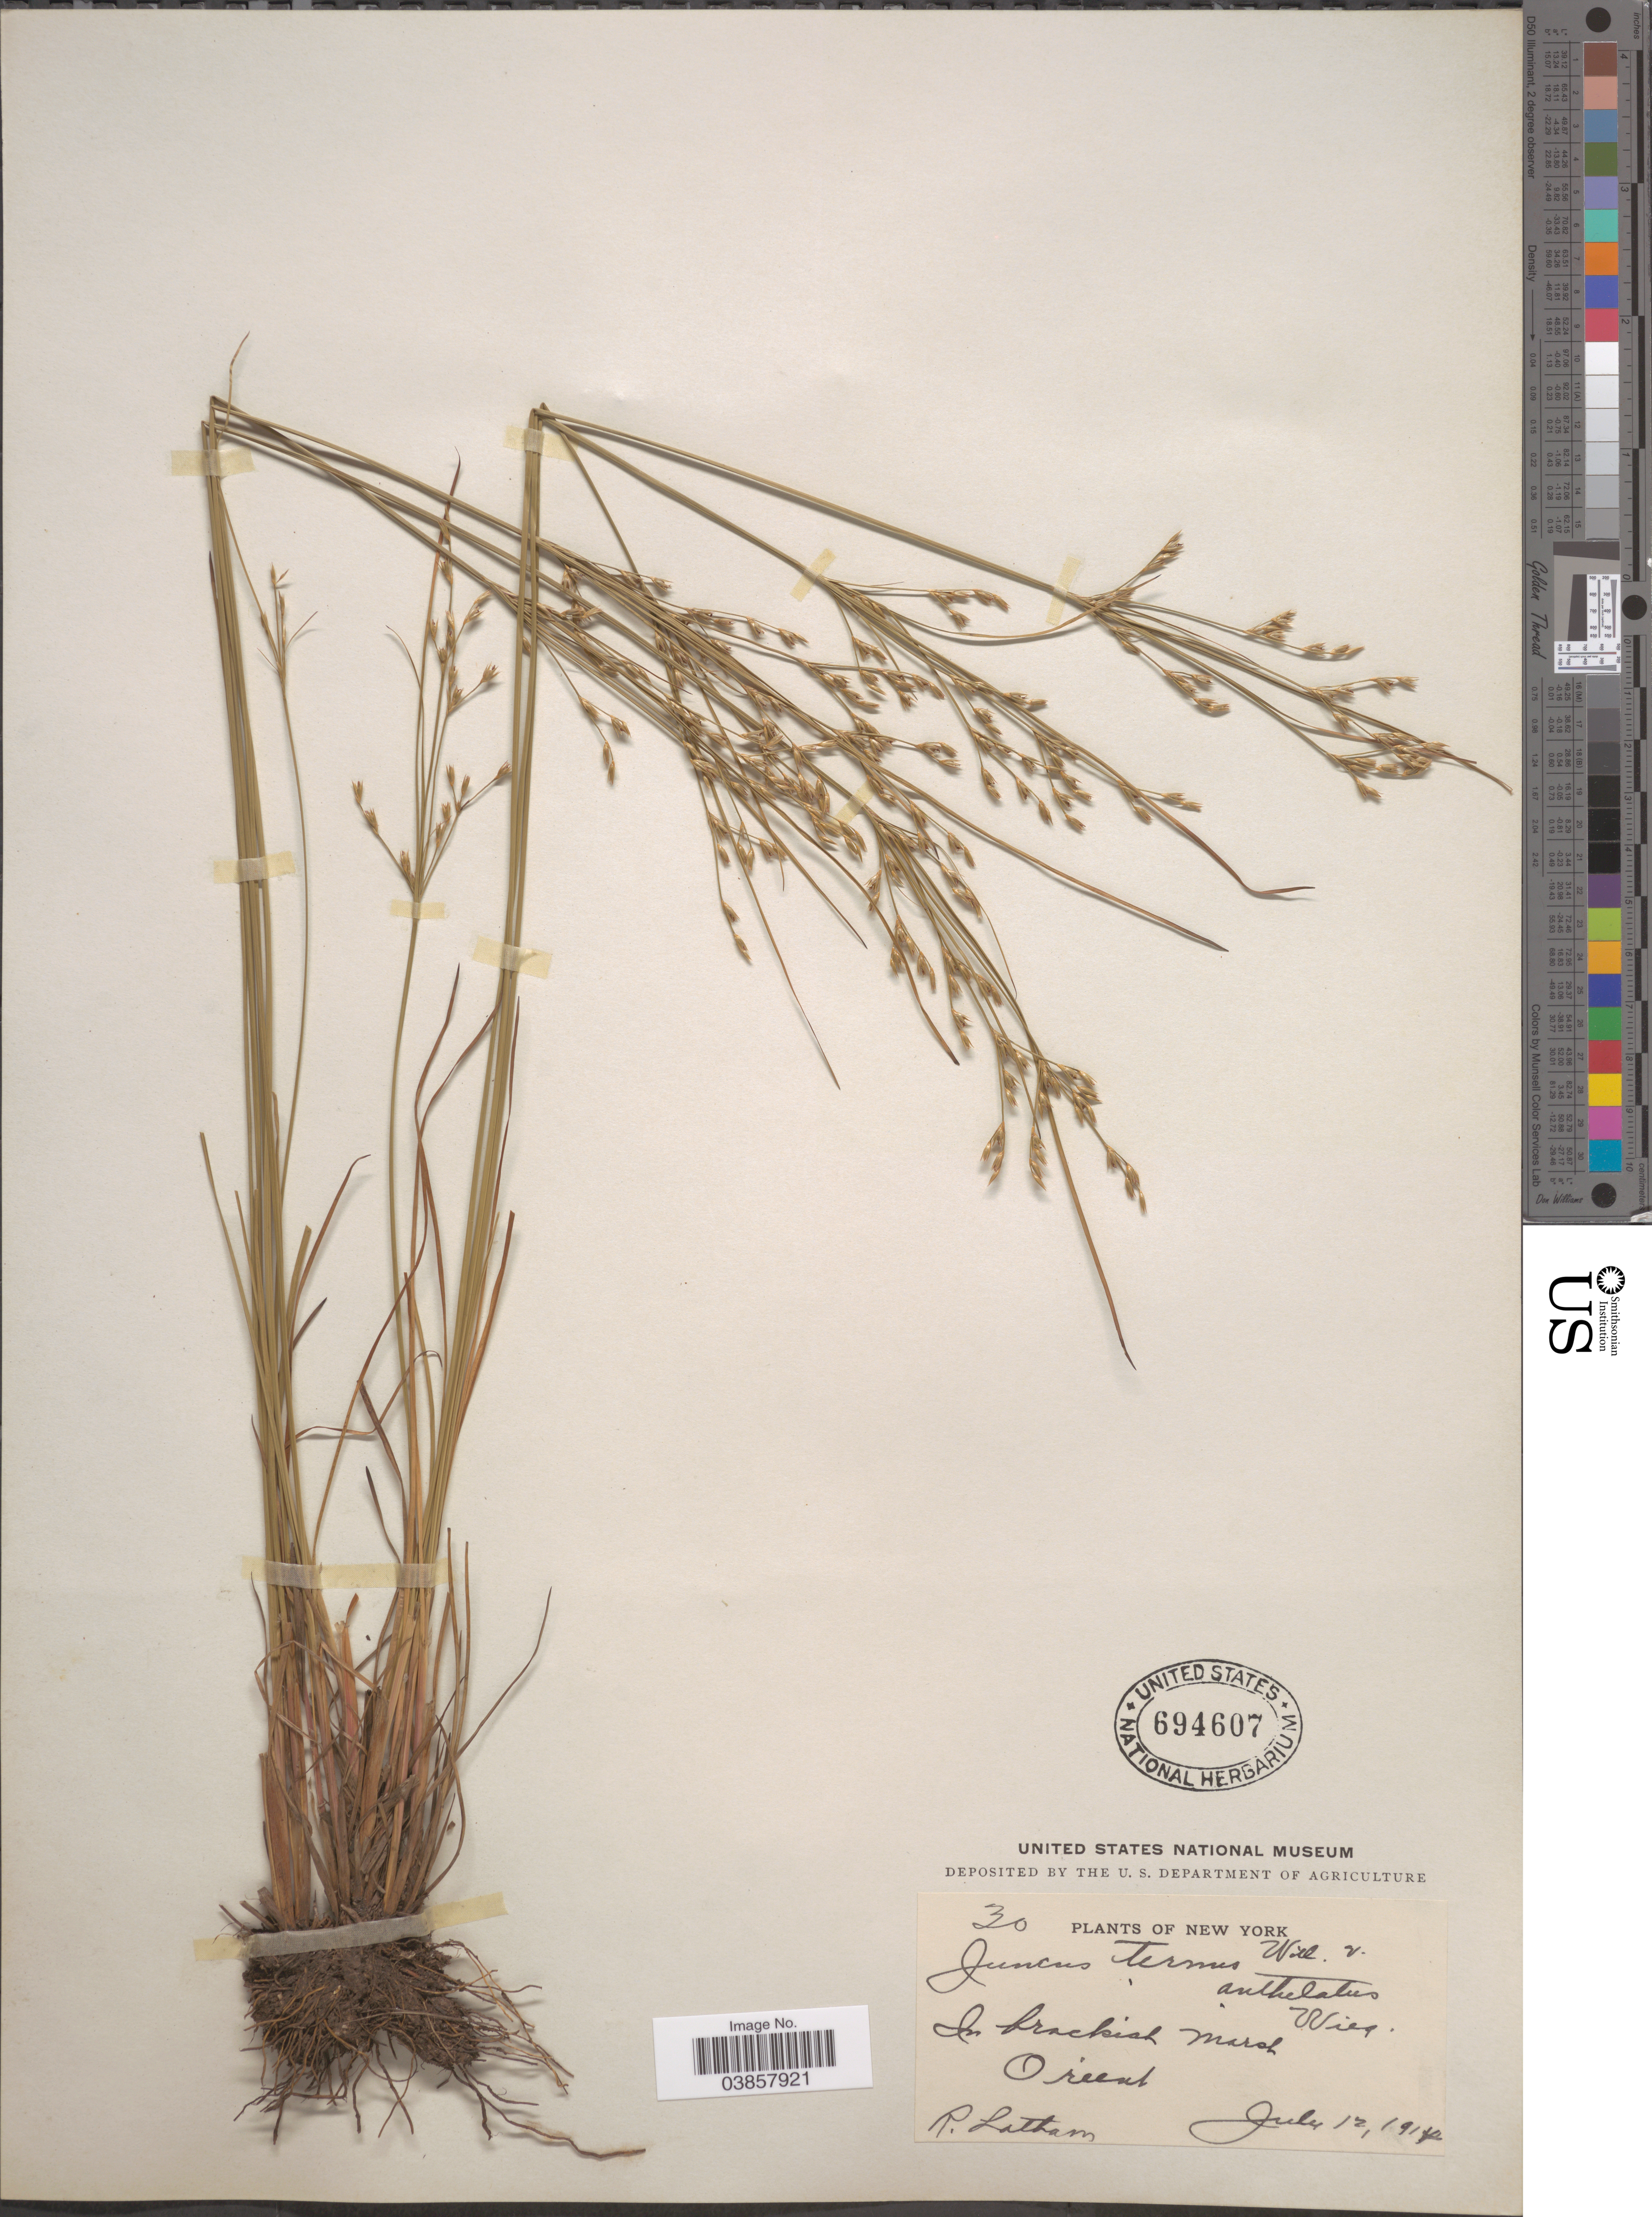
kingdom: Plantae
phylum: Tracheophyta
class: Liliopsida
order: Poales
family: Juncaceae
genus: Juncus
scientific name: Juncus tenuis f. anthelatus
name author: (Wiegand) F.J. Herm.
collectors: R. Latham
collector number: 30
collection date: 1917-07-12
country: United States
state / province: New York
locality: In brackish marsh. Orient.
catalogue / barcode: US 694607